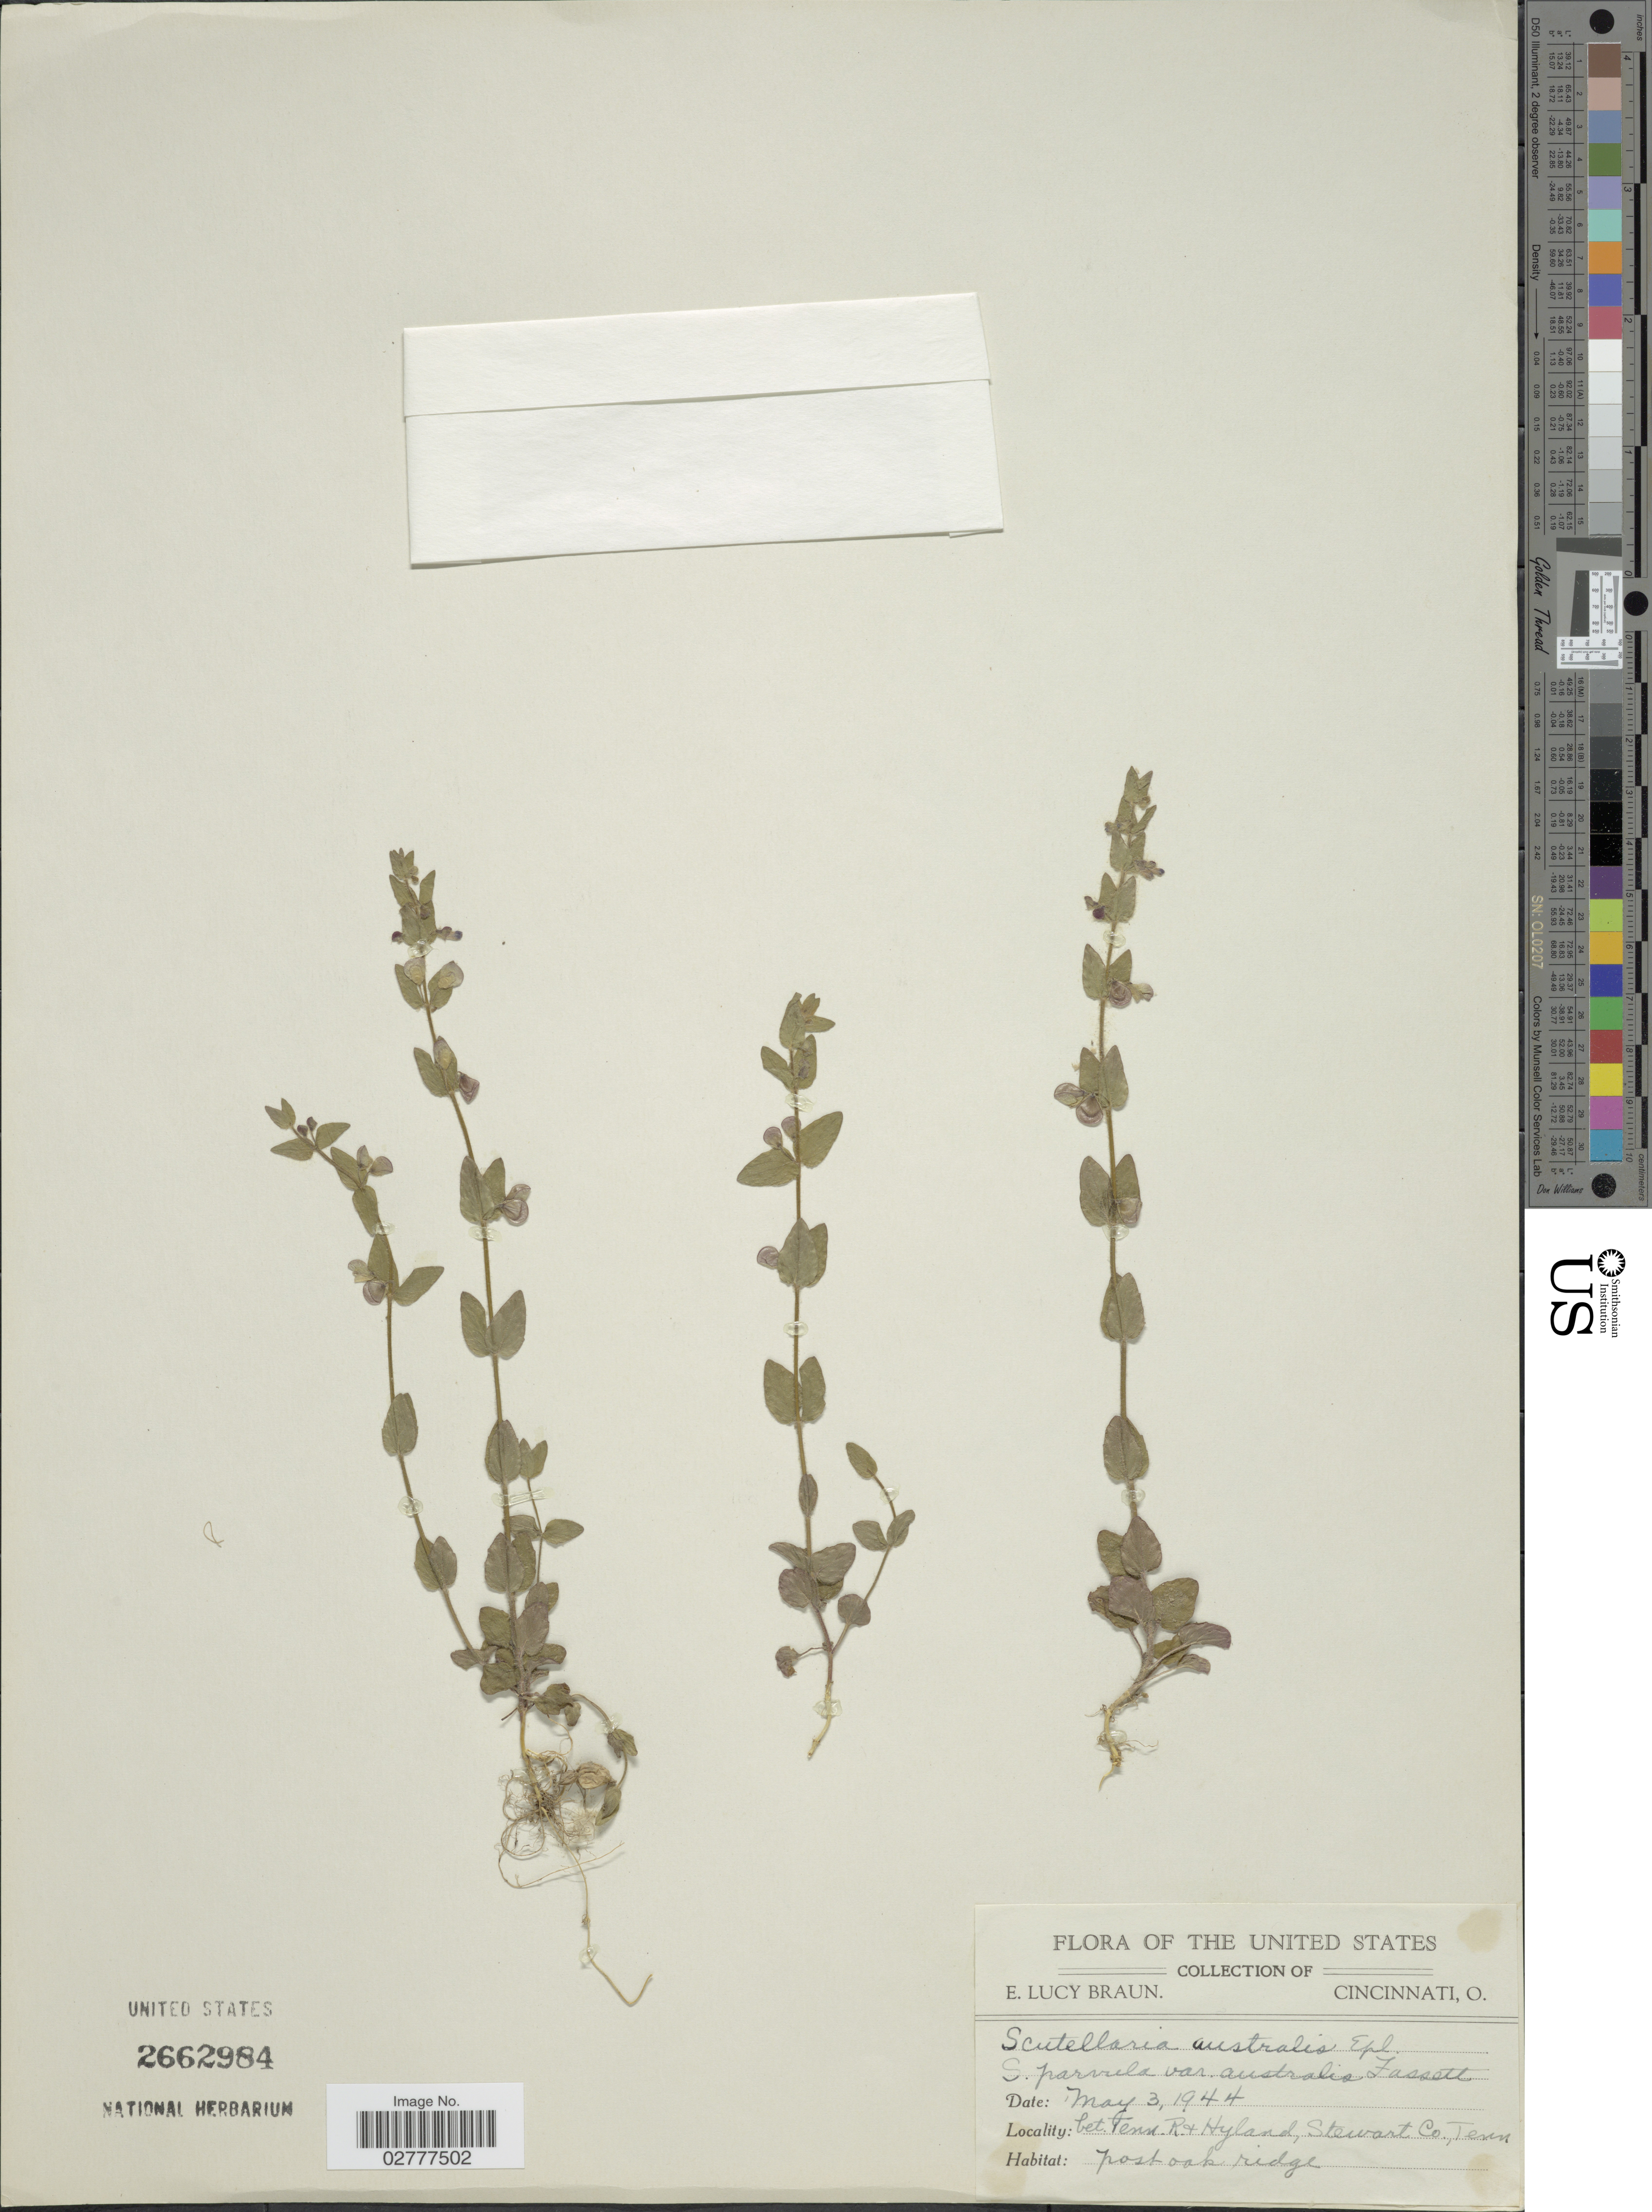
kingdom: Plantae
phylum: Tracheophyta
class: Magnoliopsida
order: Lamiales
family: Lamiaceae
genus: Scutellaria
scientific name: Scutellaria australis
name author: (Fassett) Epling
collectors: E. L. Braun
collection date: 1944-05-03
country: United States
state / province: Tennessee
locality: Bet. Tenn. R. & Hyland, Stewart Co., Tenn.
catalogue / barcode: US 2662984